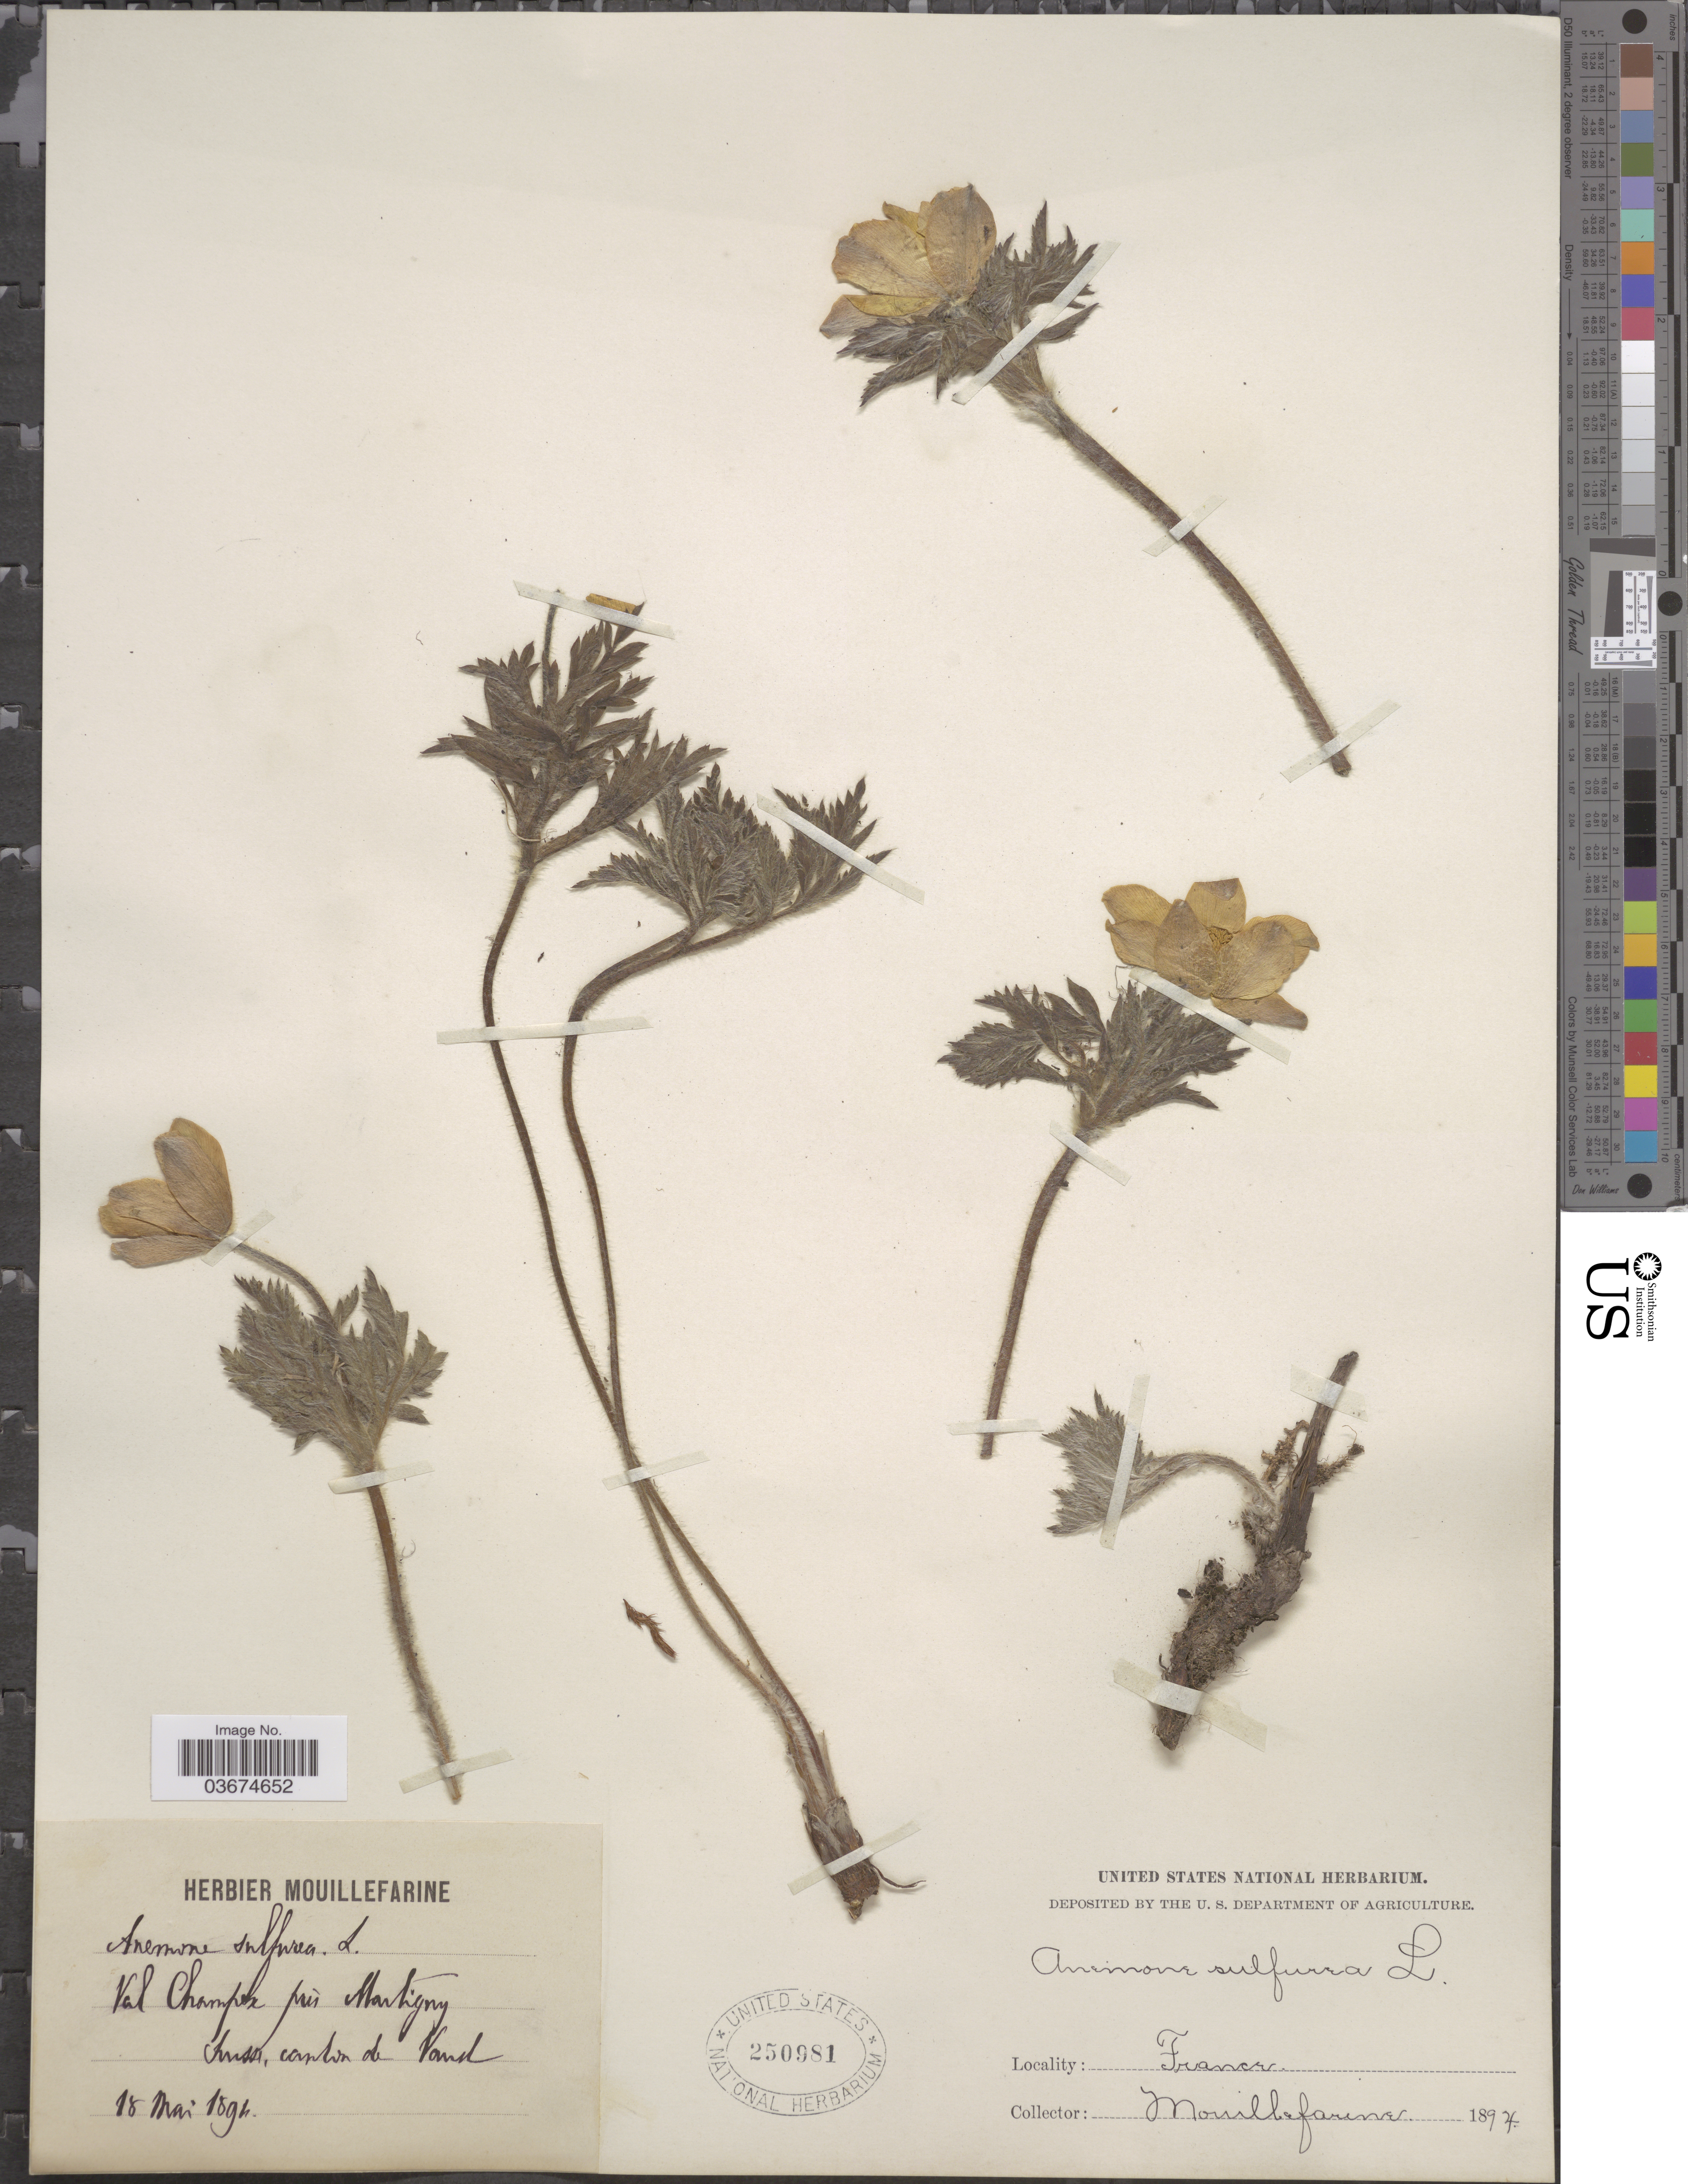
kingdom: Plantae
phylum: Tracheophyta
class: Magnoliopsida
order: Ranunculales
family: Ranunculaceae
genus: Pulsatilla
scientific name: Pulsatilla sulphurea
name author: Sweet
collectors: A. Mouillefarine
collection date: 1894-05-18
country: Switzerland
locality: Val Campex prés Martigny. Suisse, canton de Vaud.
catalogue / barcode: US 250981